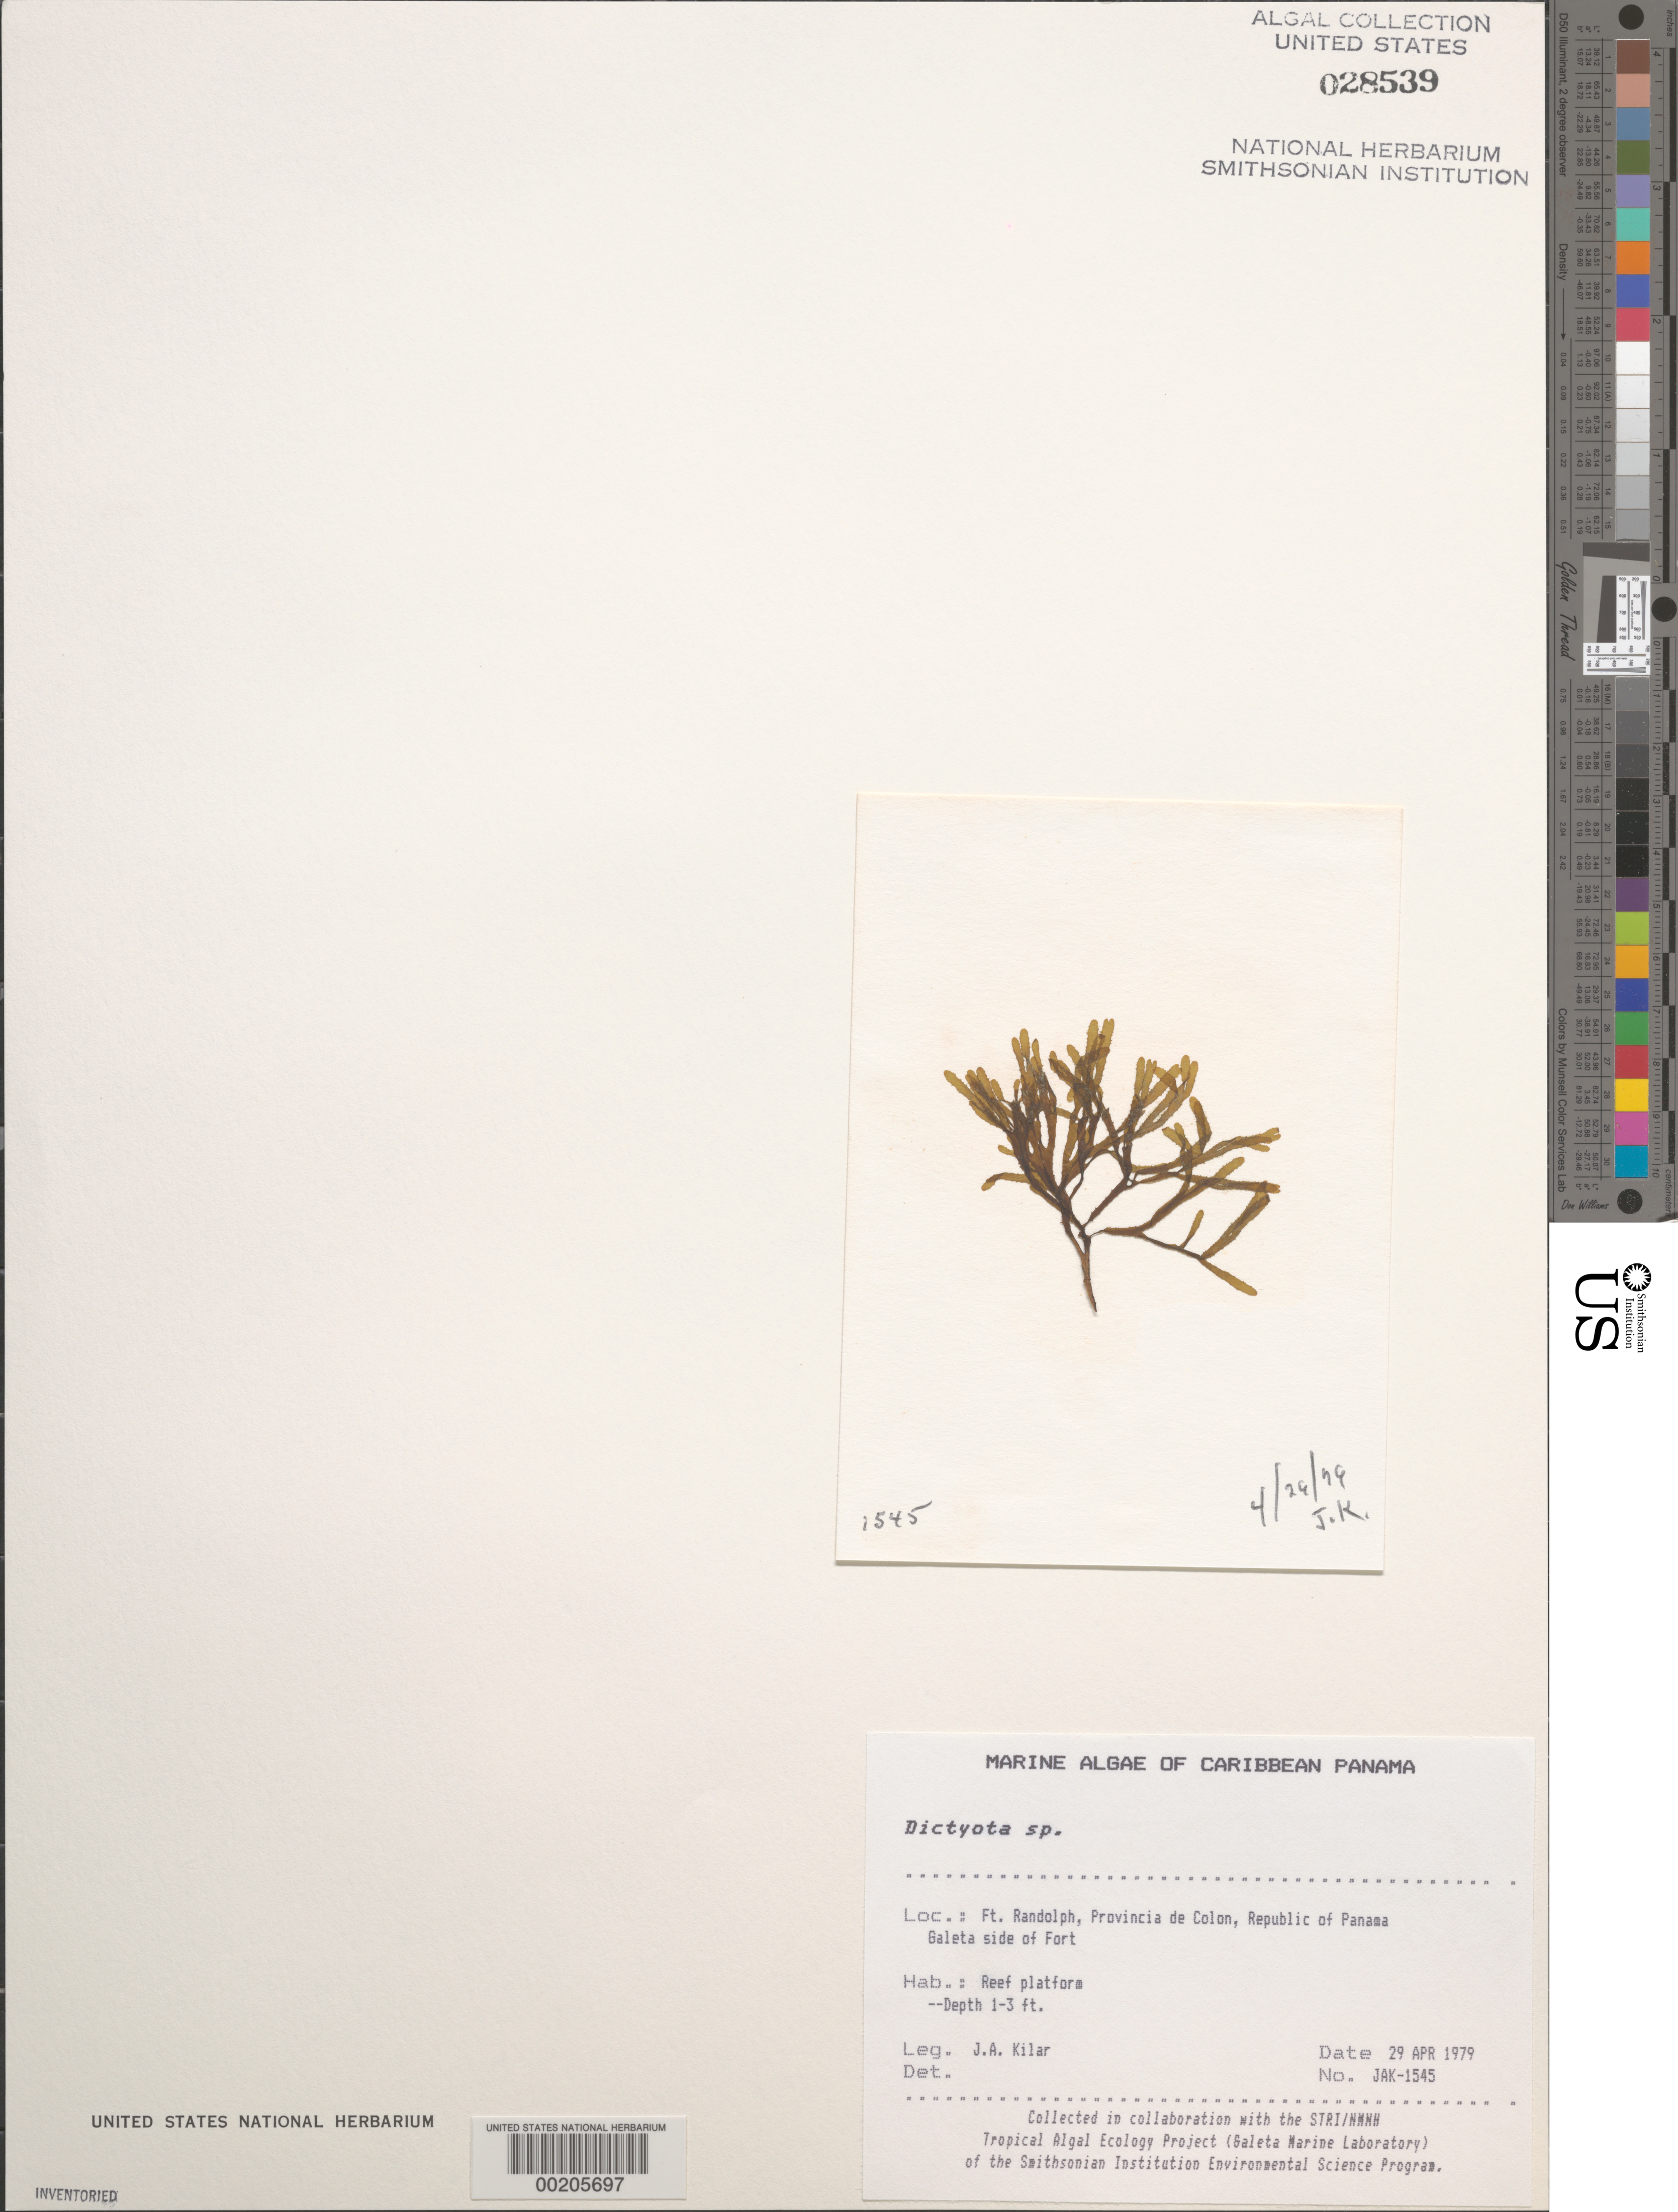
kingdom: Chromista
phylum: Ochrophyta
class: Phaeophyceae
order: Dictyotales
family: Dictyotaceae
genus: Dictyota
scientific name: Dictyota sp.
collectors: J. A. Kilar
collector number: JAK-1545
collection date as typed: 29 Apr 1979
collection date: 1979-04-29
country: Panama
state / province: Colón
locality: Fort Randolph, Galeta side of fort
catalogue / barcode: US 28539